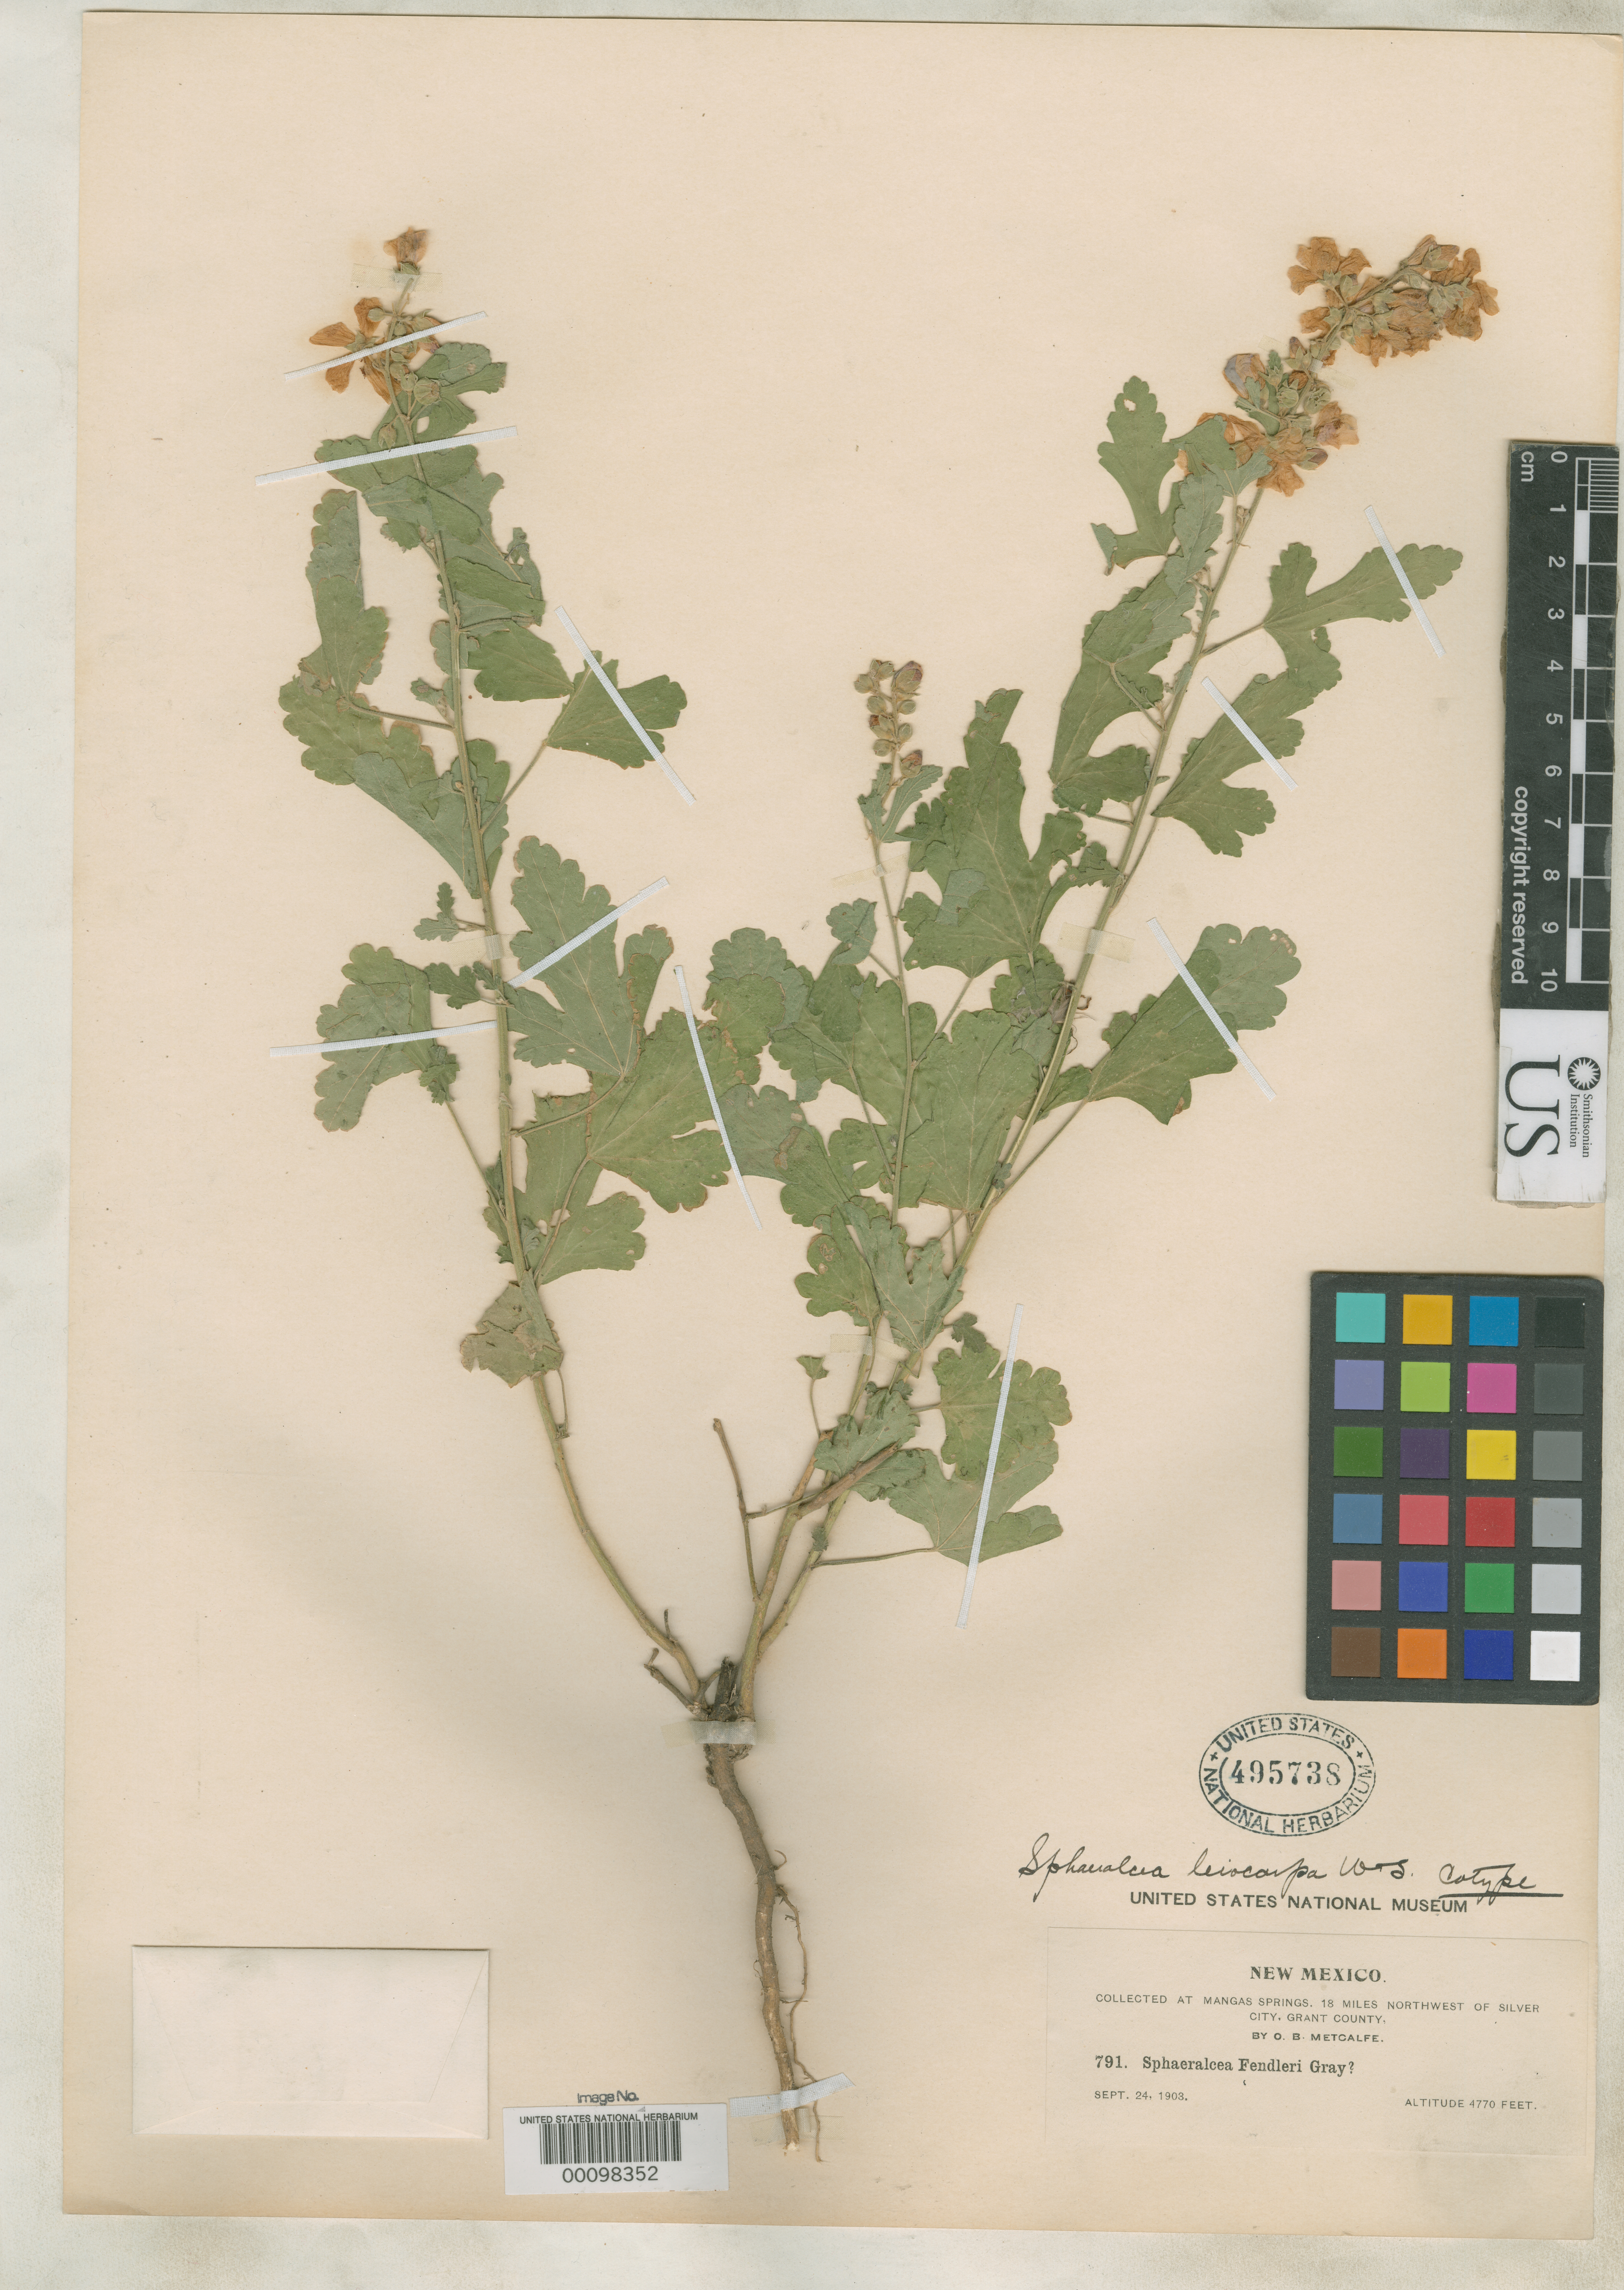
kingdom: Plantae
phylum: Tracheophyta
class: Magnoliopsida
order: Malvales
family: Malvaceae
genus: Sphaeralcea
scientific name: Sphaeralcea leiocarpa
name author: Wooton & Standl.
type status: Isotype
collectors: O. B. Metcalfe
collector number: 791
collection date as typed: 24 Sep 1903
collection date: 1903-09-24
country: United States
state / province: New Mexico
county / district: Grant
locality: Mangas Springs, 18 mi NW of Silver City.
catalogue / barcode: US 495738